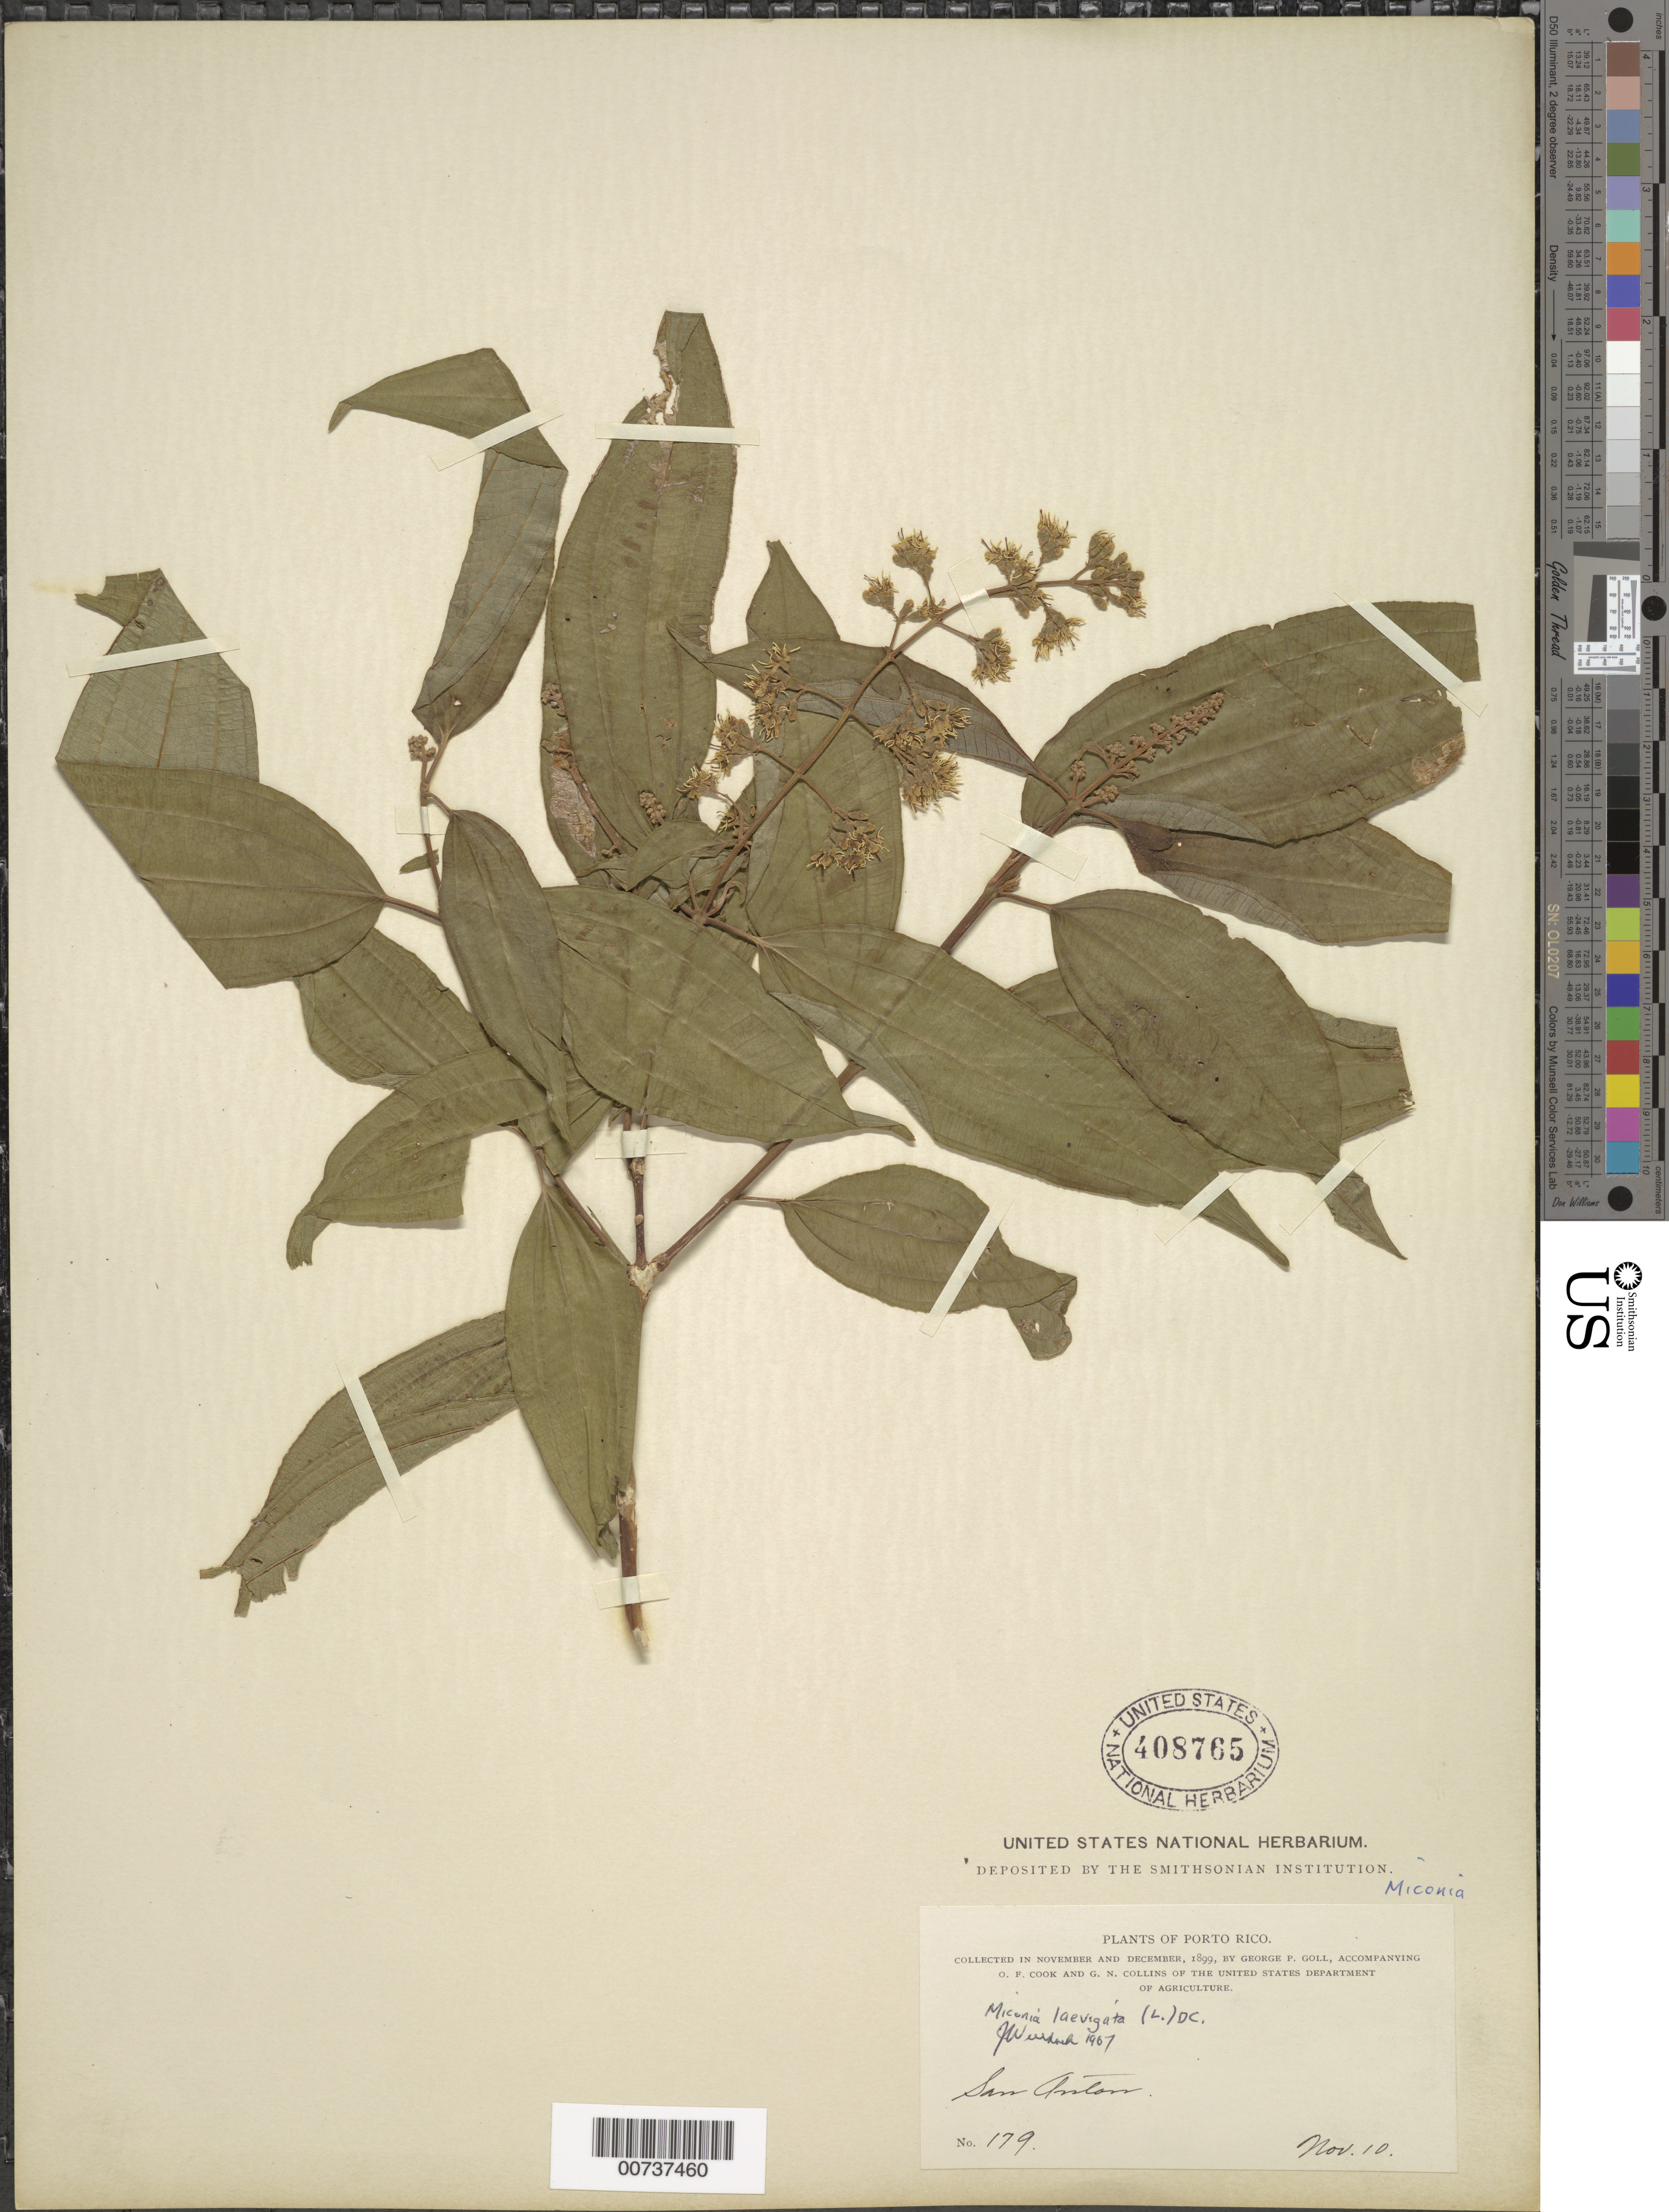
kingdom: Plantae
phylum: Tracheophyta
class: Magnoliopsida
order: Myrtales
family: Melastomataceae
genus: Miconia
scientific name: Miconia laevigata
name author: (L.) D. Don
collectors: G. Goll, O. F. Cook & G. N. Collins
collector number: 179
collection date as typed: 10 Nov 1899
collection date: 1899-11-10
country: Puerto Rico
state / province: Ponce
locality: San Anton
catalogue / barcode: US 408765